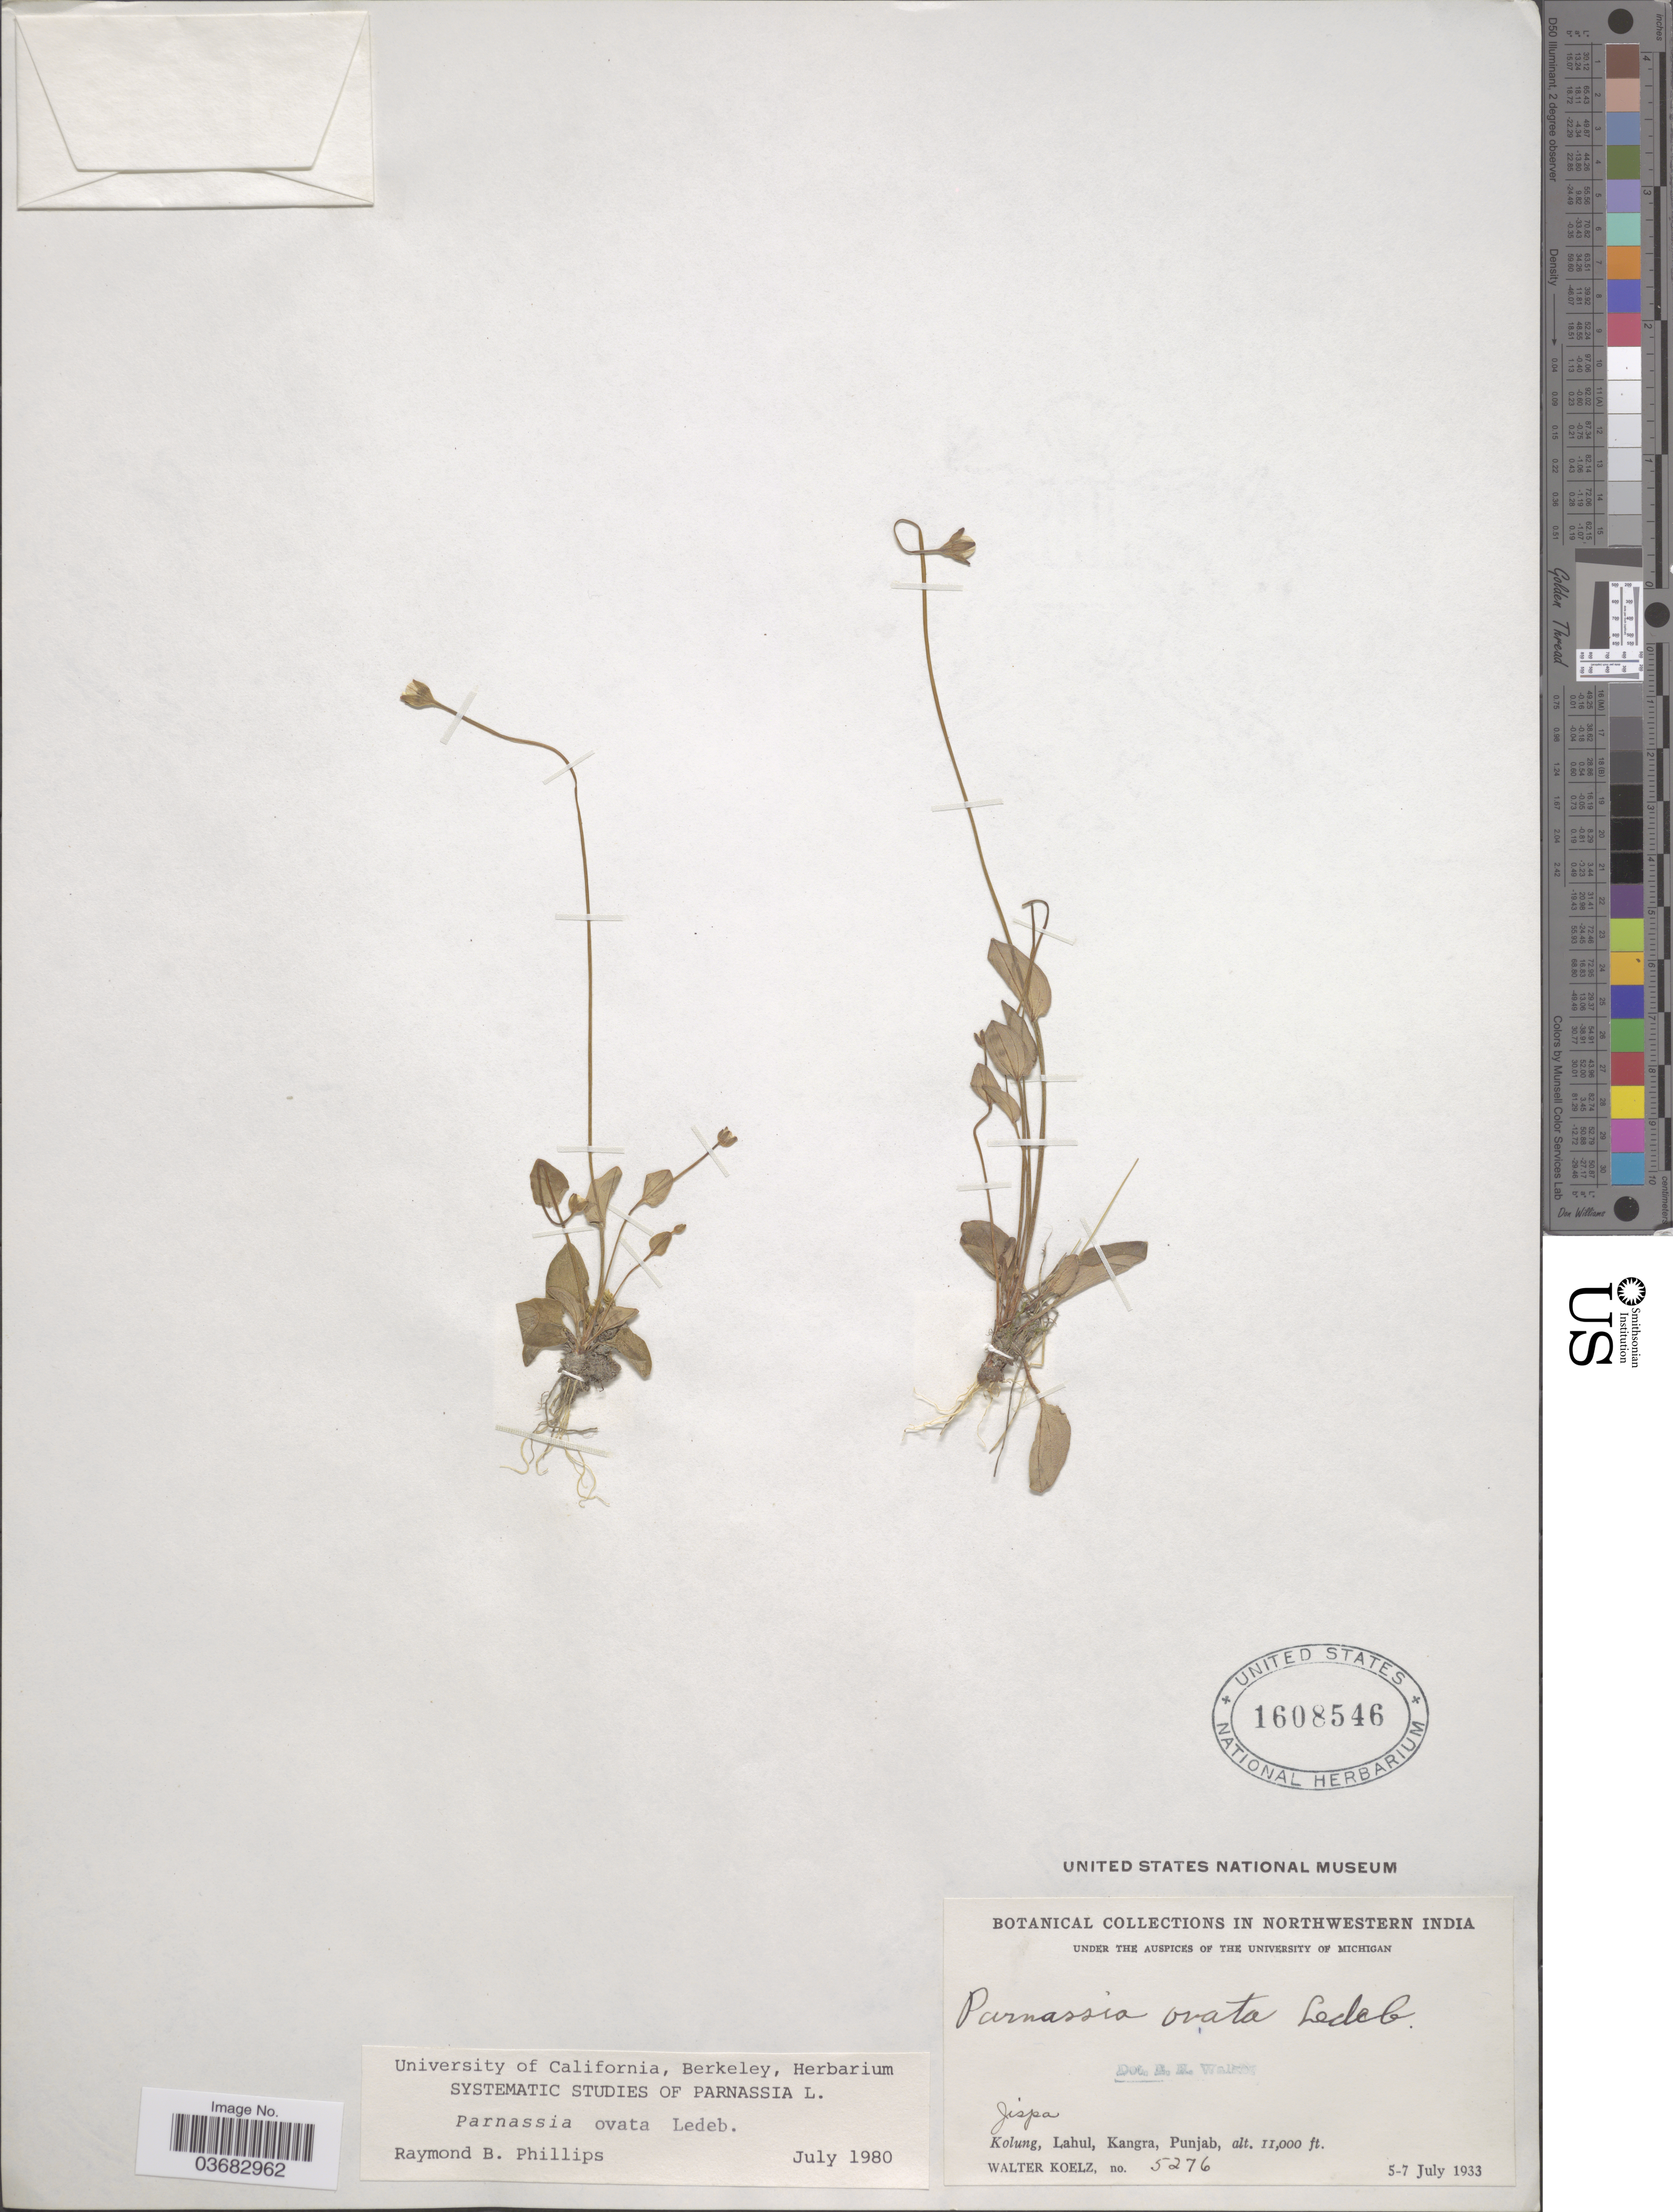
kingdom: Plantae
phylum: Tracheophyta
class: Magnoliopsida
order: Celastrales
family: Parnassiaceae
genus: Parnassia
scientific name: Parnassia ovata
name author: Ledeb.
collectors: W. N. Koelz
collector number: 5276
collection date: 1933-07-05/1933-07-07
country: India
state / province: Punjab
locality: Jispa. Kolung, Lahul, Kangra.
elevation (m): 3353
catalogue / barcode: US 1608546